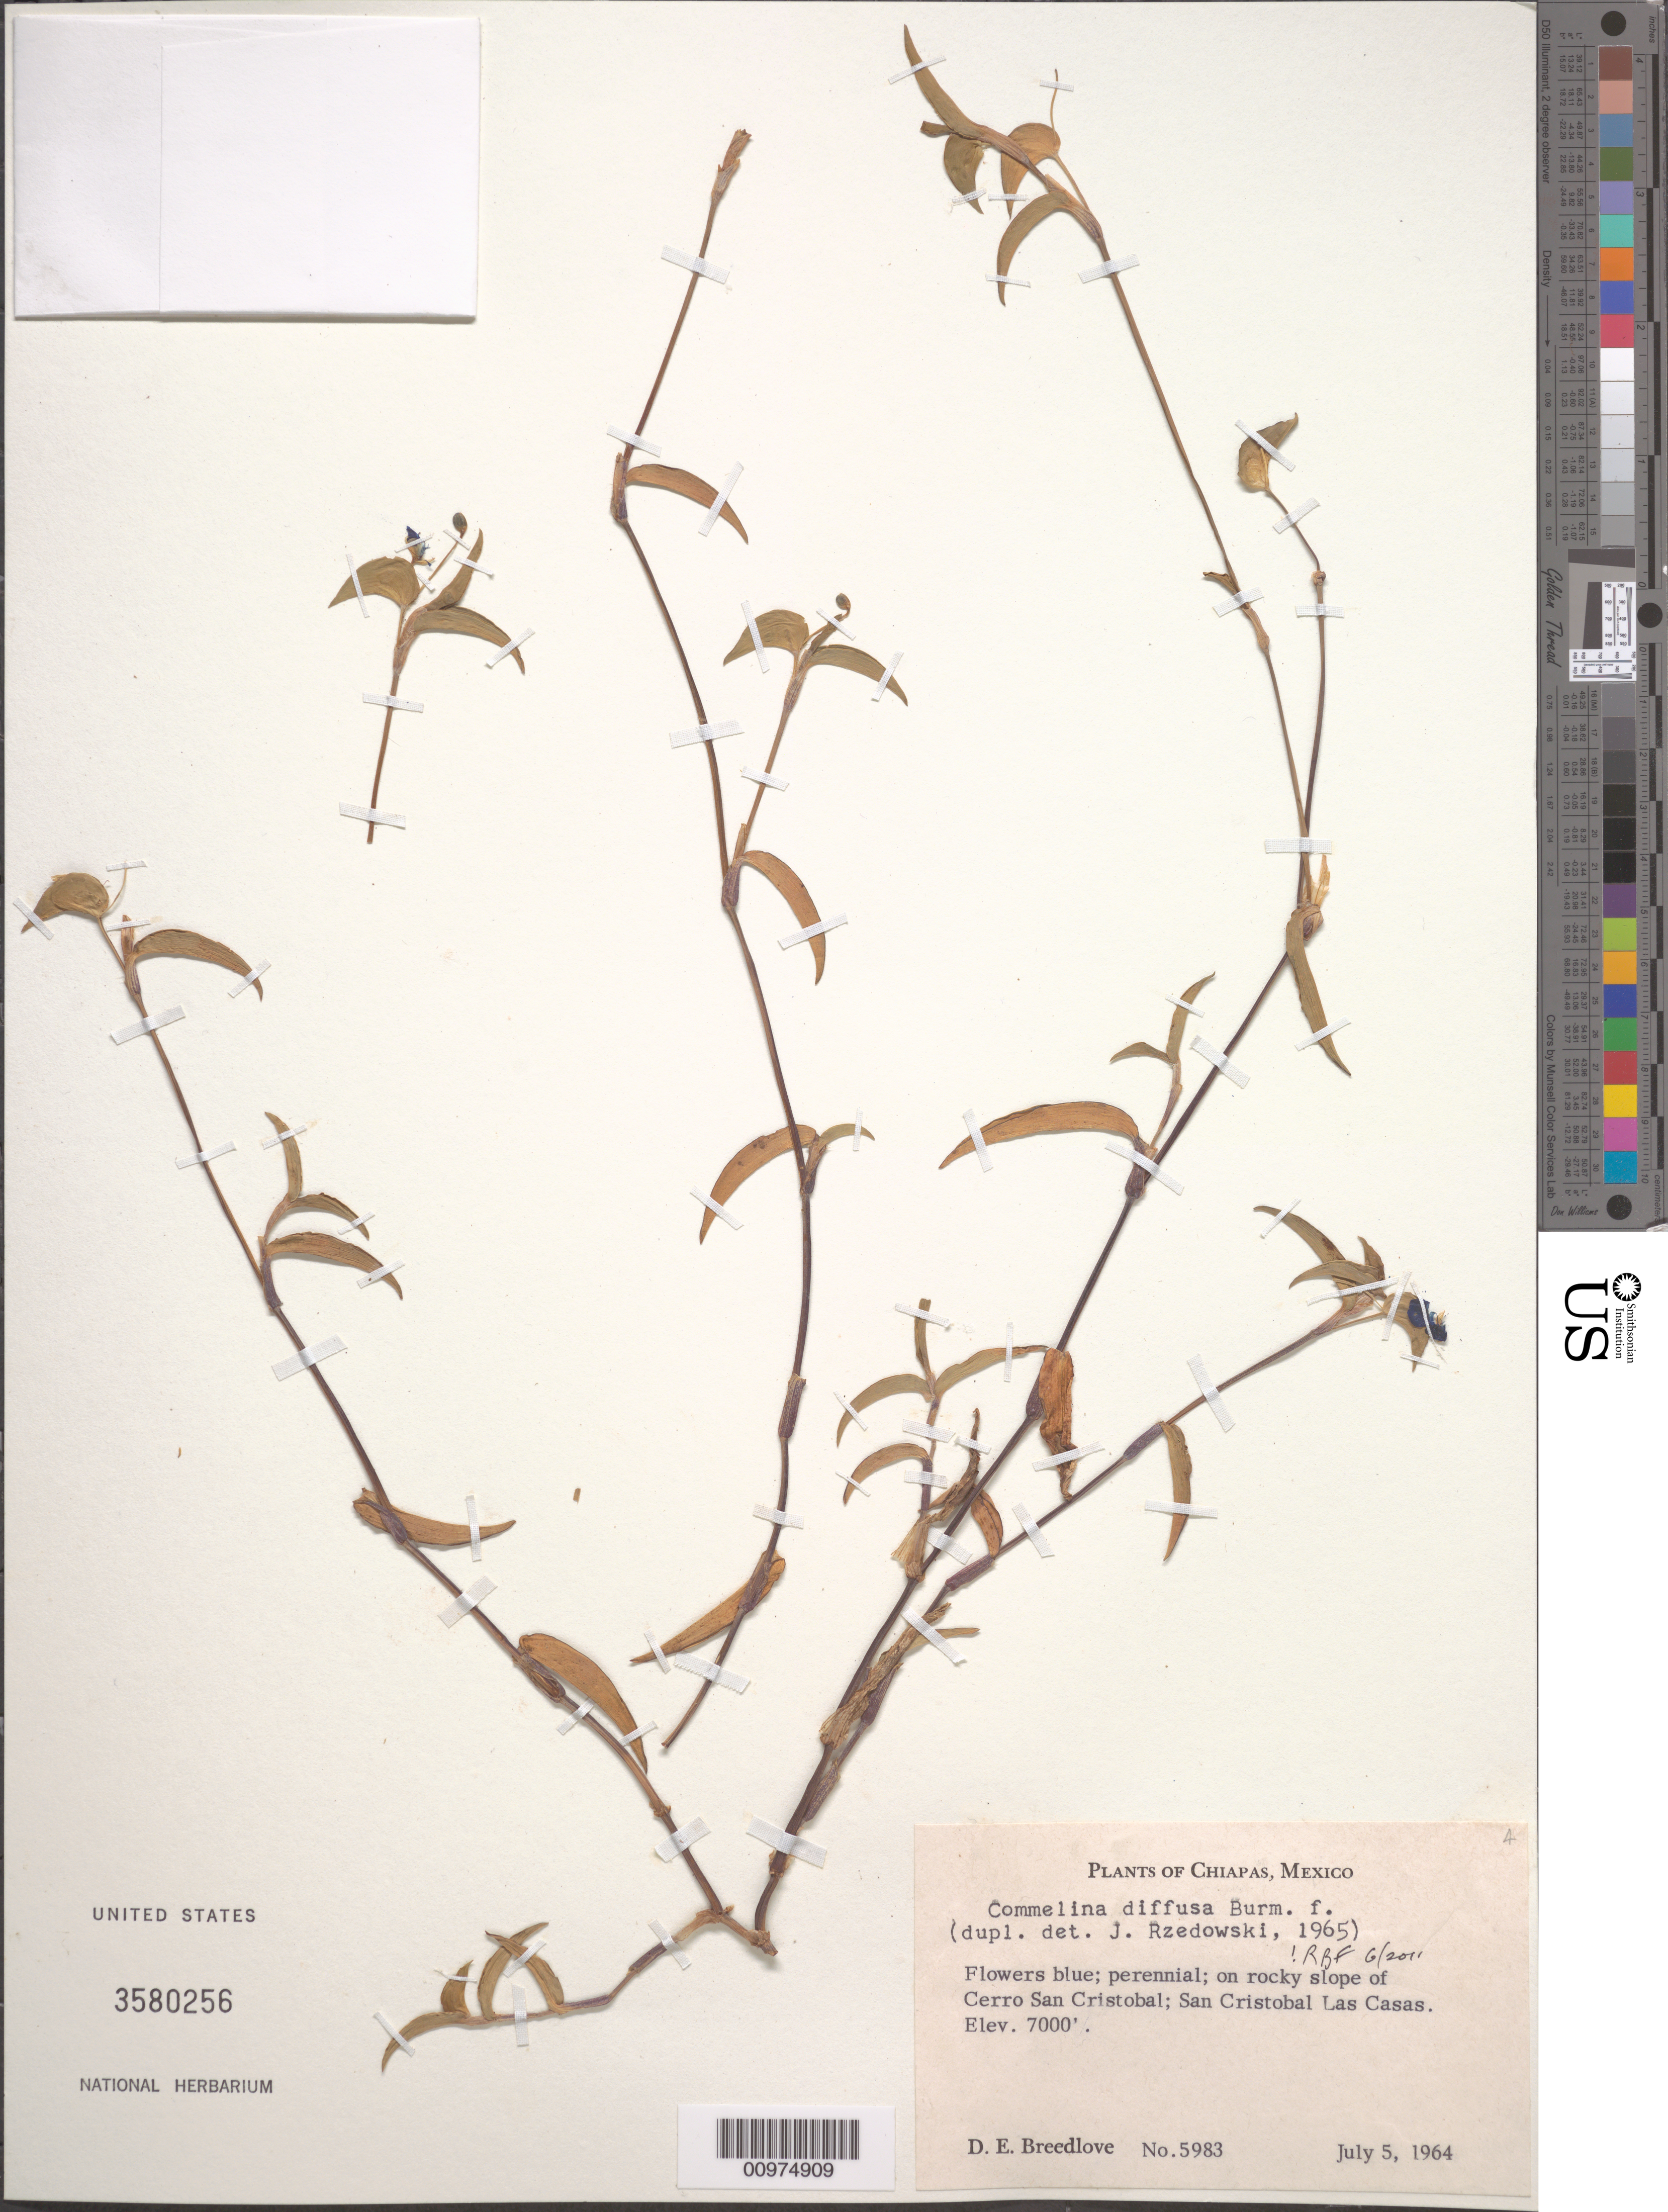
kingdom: Plantae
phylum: Tracheophyta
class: Liliopsida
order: Commelinales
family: Commelinaceae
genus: Commelina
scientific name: Commelina diffusa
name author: Burm. f.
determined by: Faden, Robert B., (US), Smithsonian Institution - National Museum of Natural History (UNITED STATES)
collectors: D. E. Breedlove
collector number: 5983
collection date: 1964-07-05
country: Mexico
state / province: Chiapas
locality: Cerro San Cristobal; San Cristobal Las Casas.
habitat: on rocky slope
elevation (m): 2134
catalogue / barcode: US 3580256